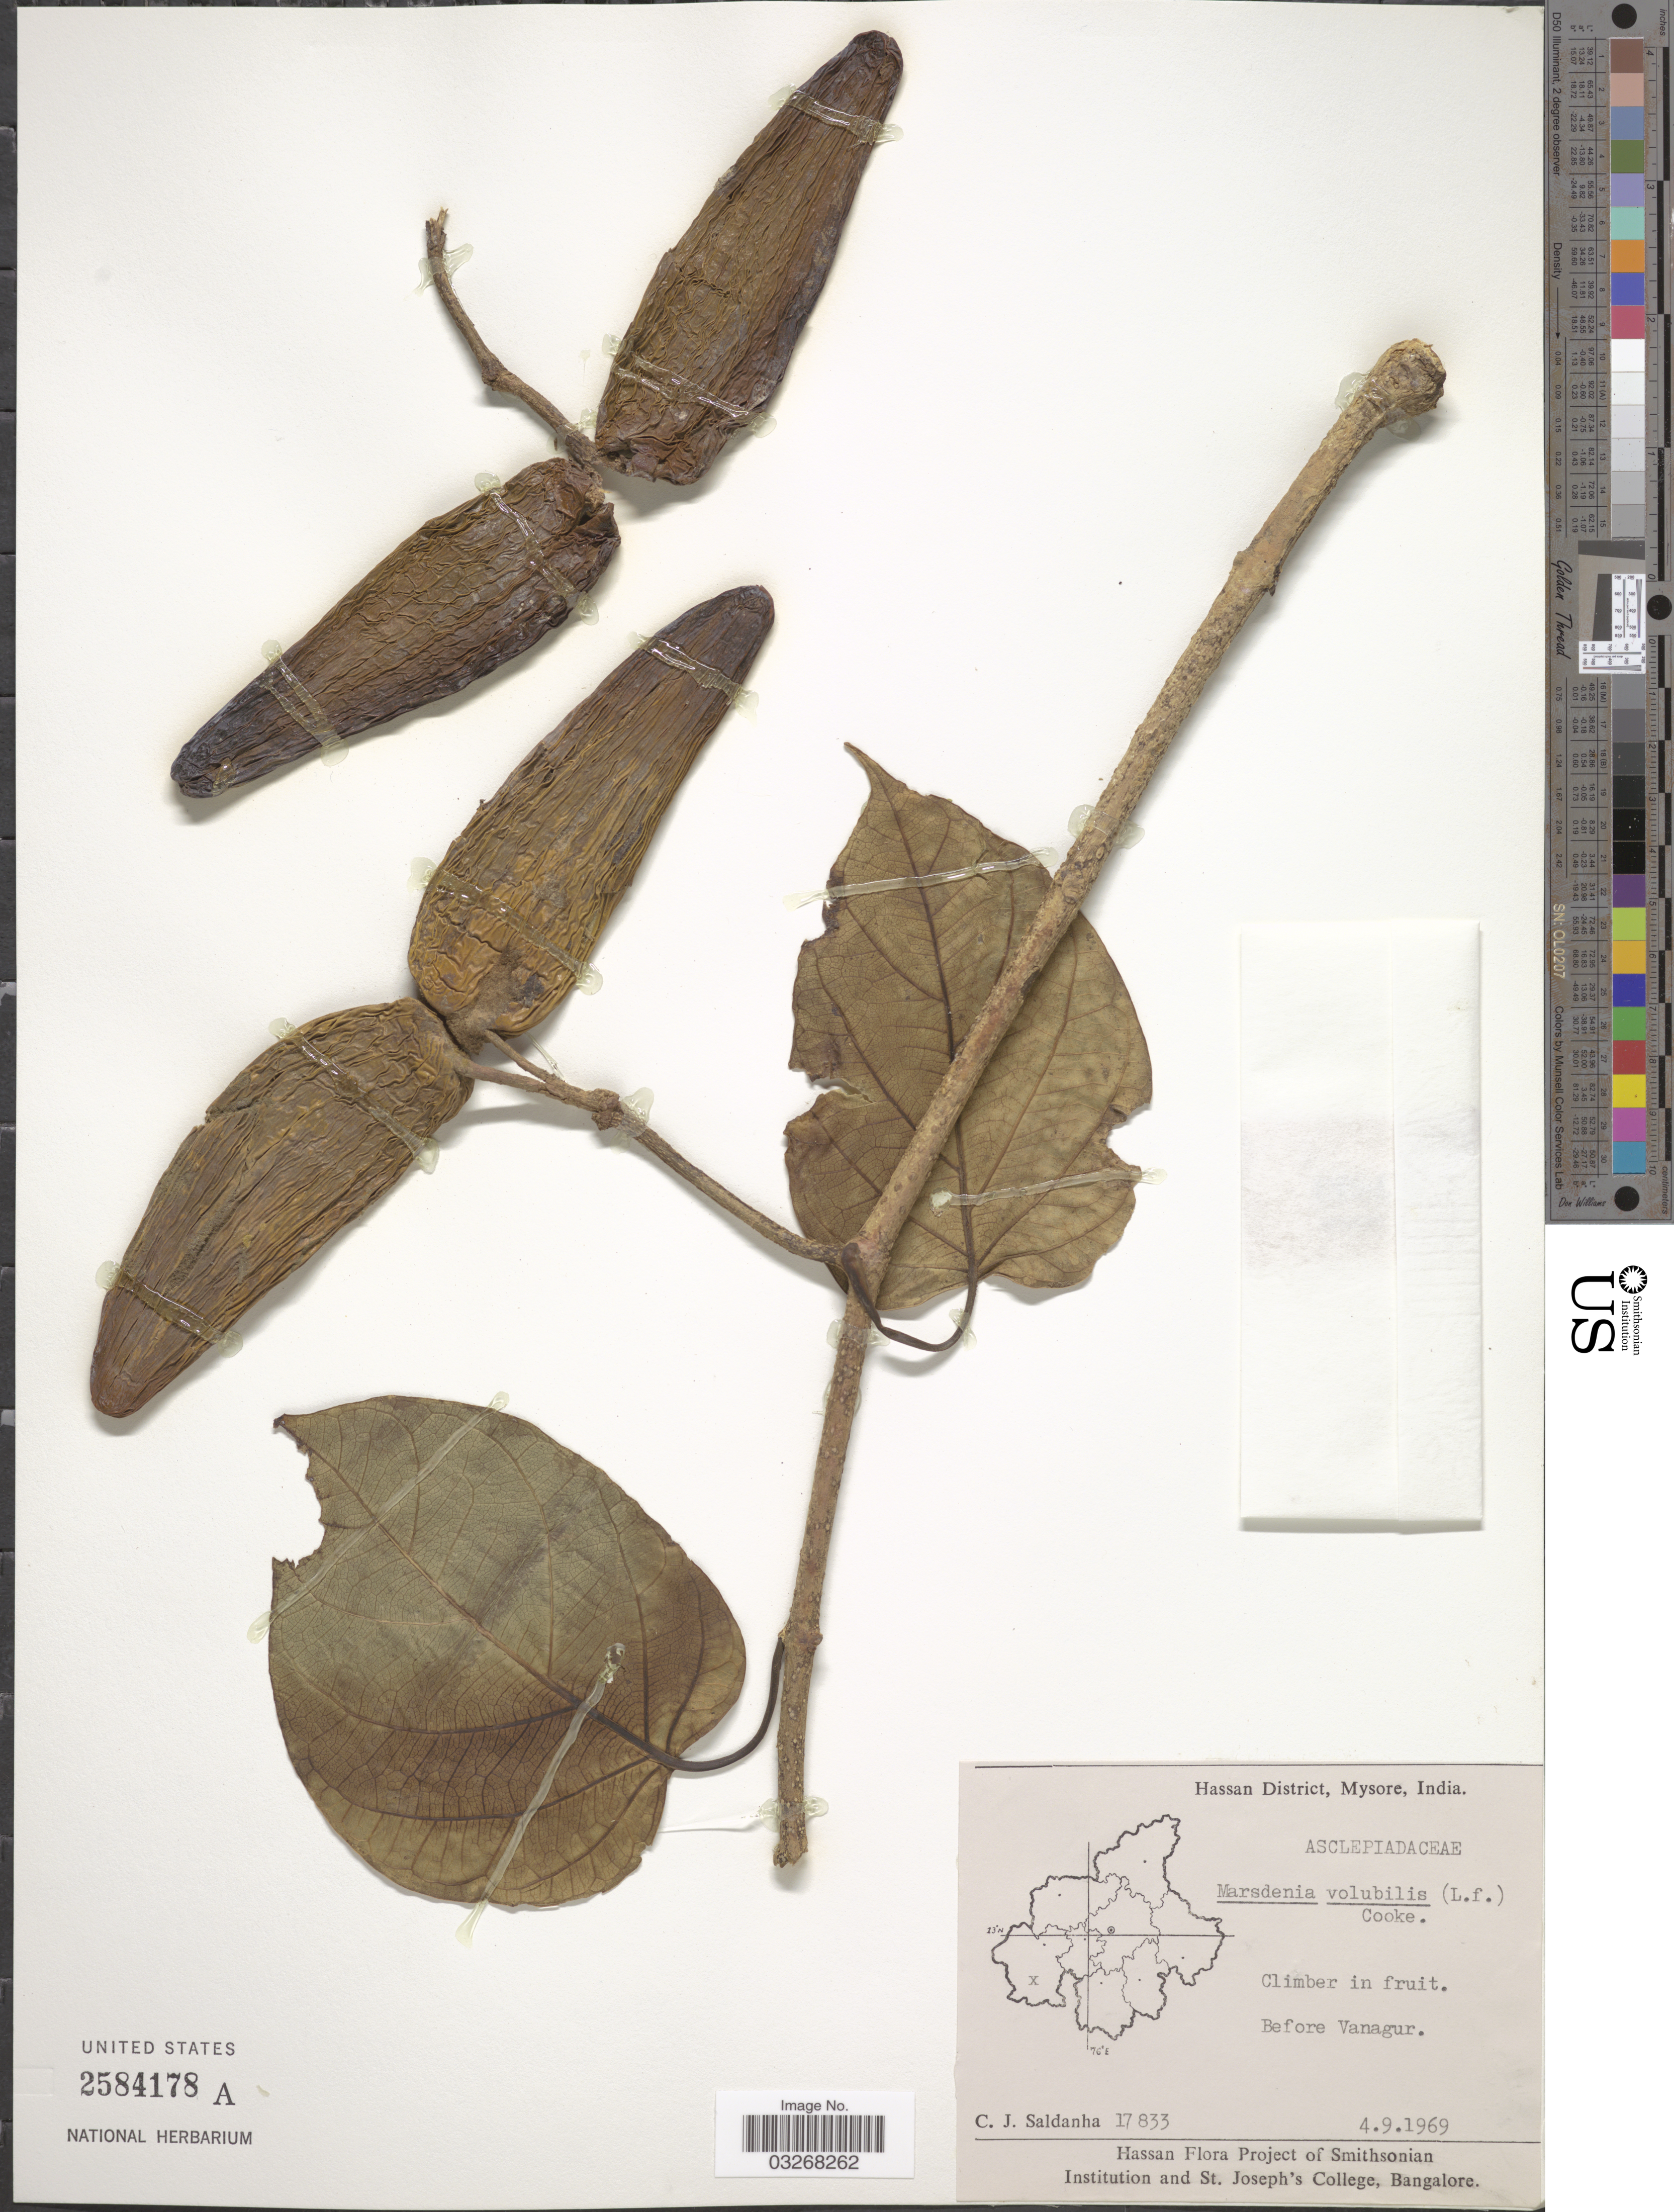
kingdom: Plantae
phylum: Tracheophyta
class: Magnoliopsida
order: Gentianales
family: Apocynaceae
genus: Dregea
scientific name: Dregea volubilis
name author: (L. f.) Benth. ex Hook. f.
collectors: C. J. Saldanha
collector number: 17833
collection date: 1969-09-04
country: India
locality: Hassan District, Mysore. Before Vanagur.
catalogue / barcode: US 2584178A